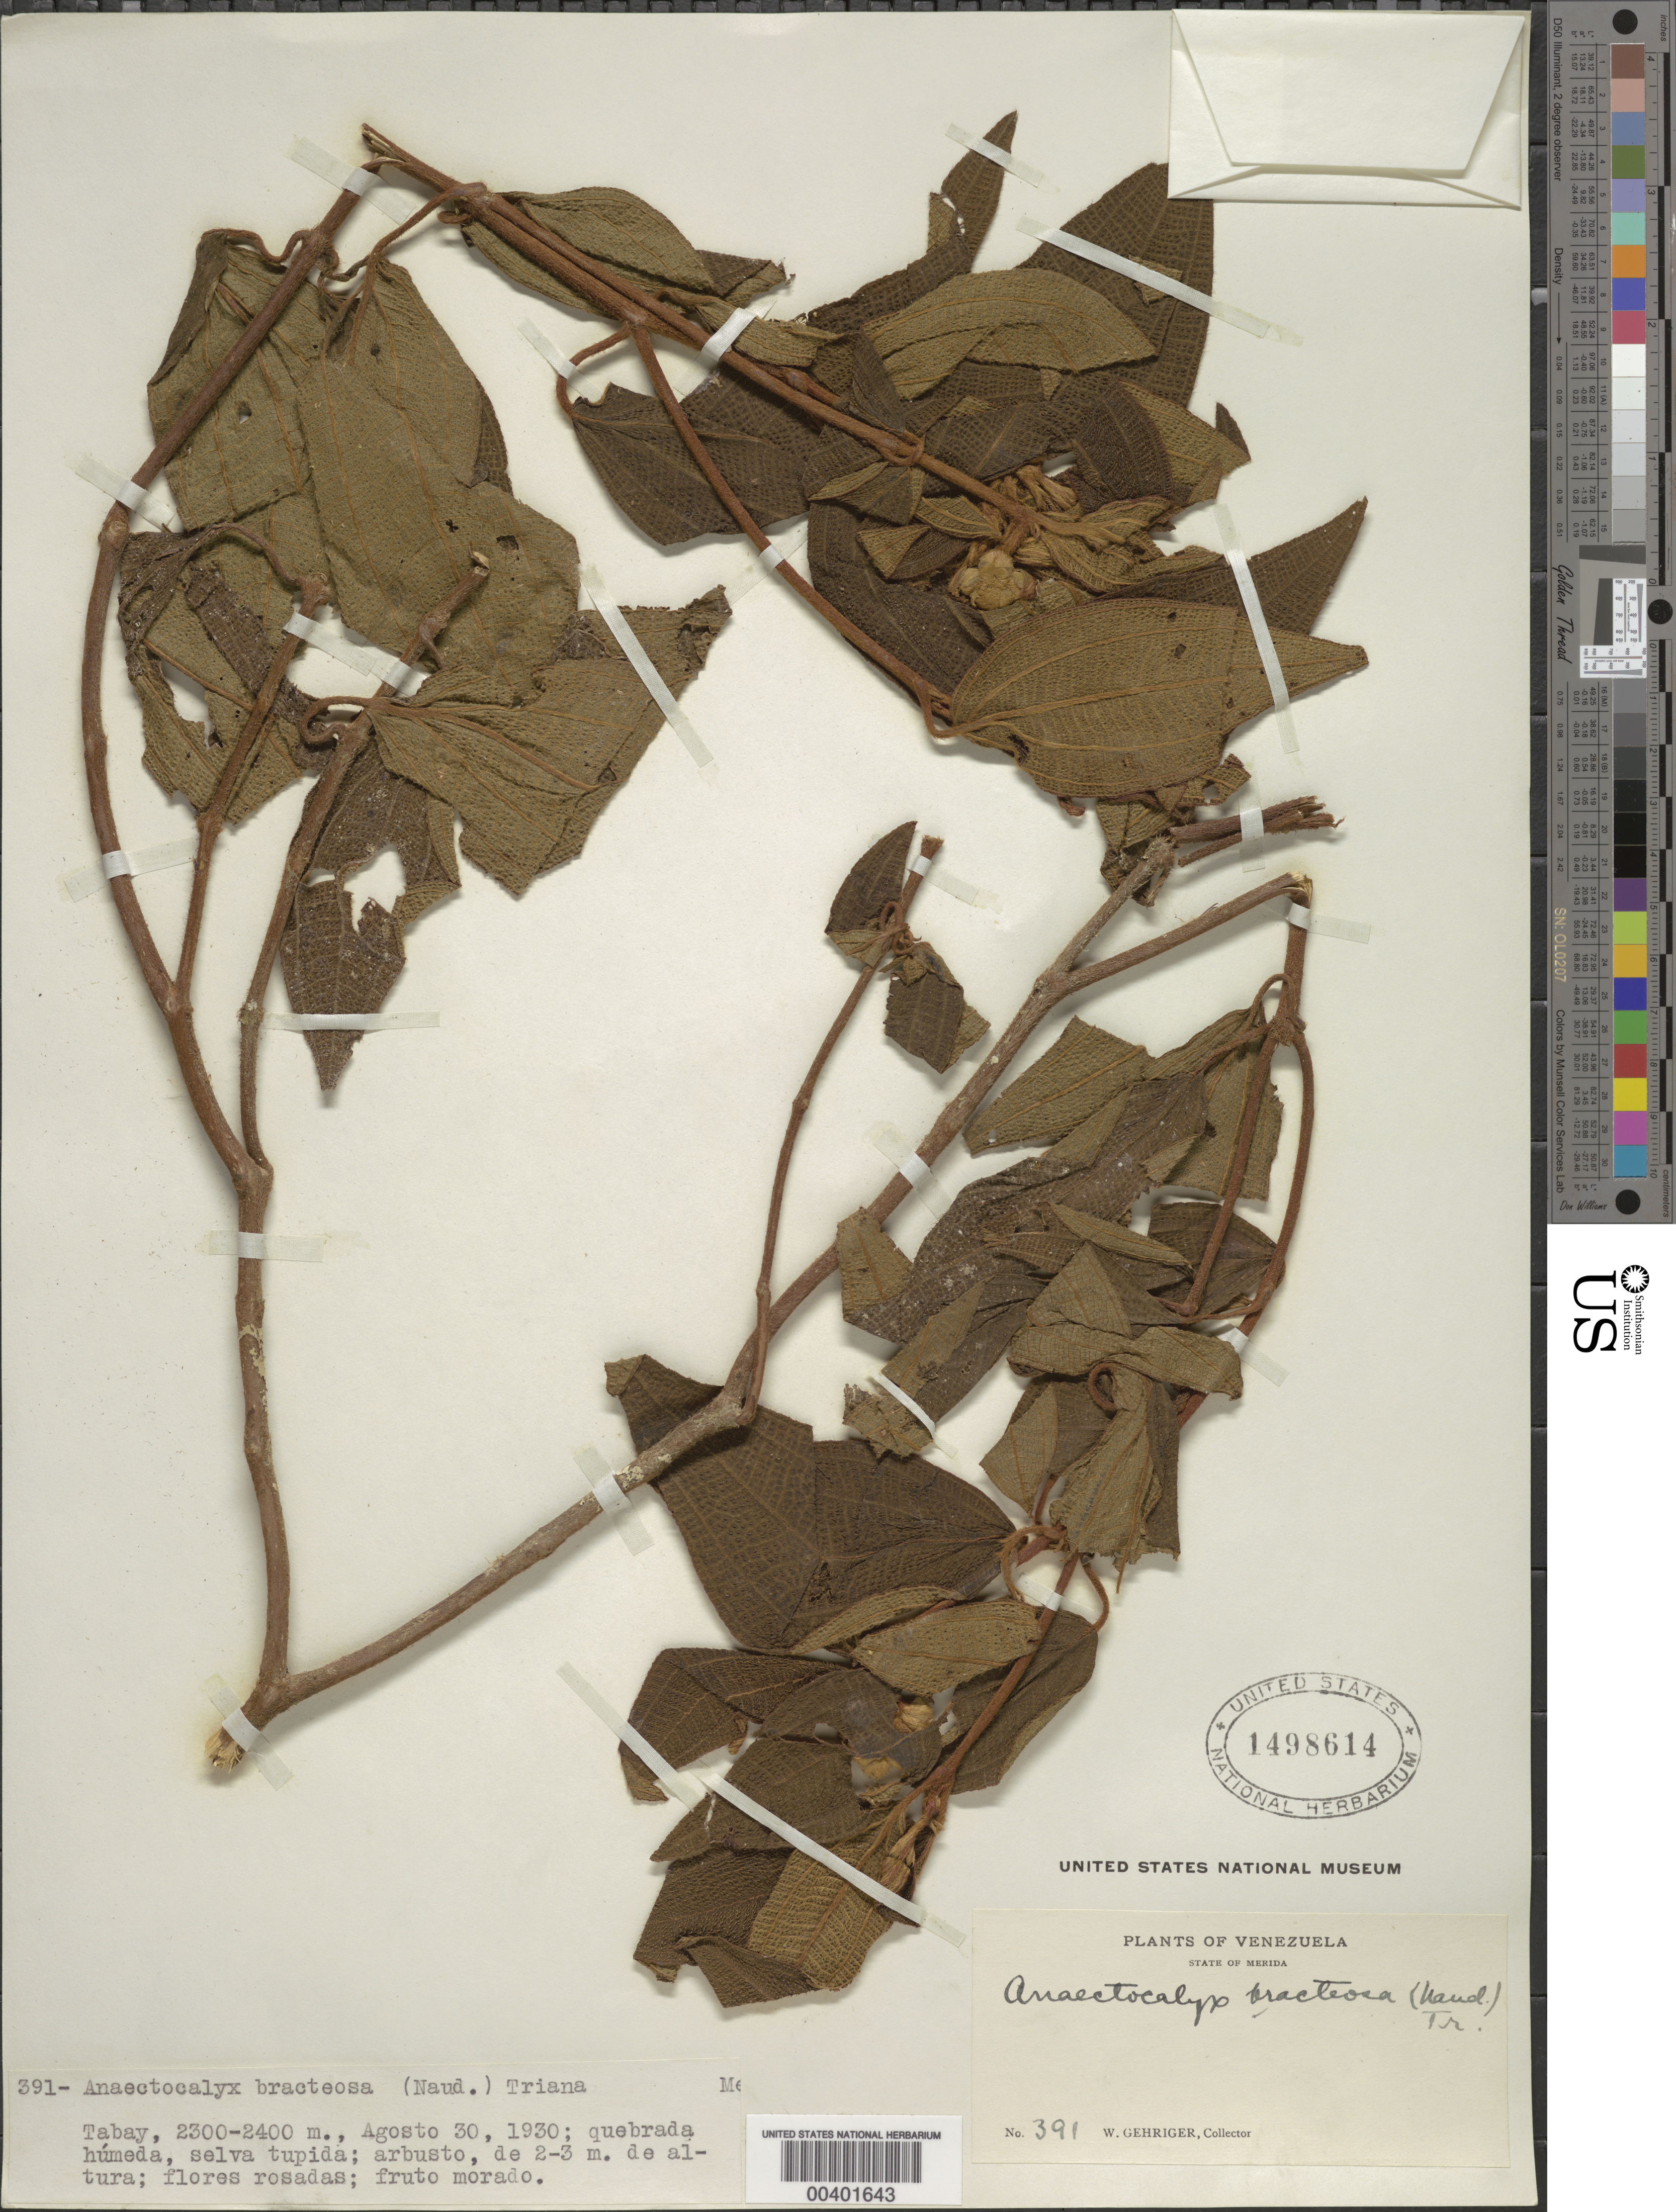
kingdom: Plantae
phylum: Tracheophyta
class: Magnoliopsida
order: Myrtales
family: Melastomataceae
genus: Anaectocalyx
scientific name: Anaectocalyx bracteosa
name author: (Naudin) Triana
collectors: W. Gehriger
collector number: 391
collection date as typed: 30 Aug 1930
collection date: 1930-08-30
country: Venezuela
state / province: Mérida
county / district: Libertador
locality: Tabay Tabay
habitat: quebrada húmeda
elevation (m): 2300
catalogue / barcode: US 1498614